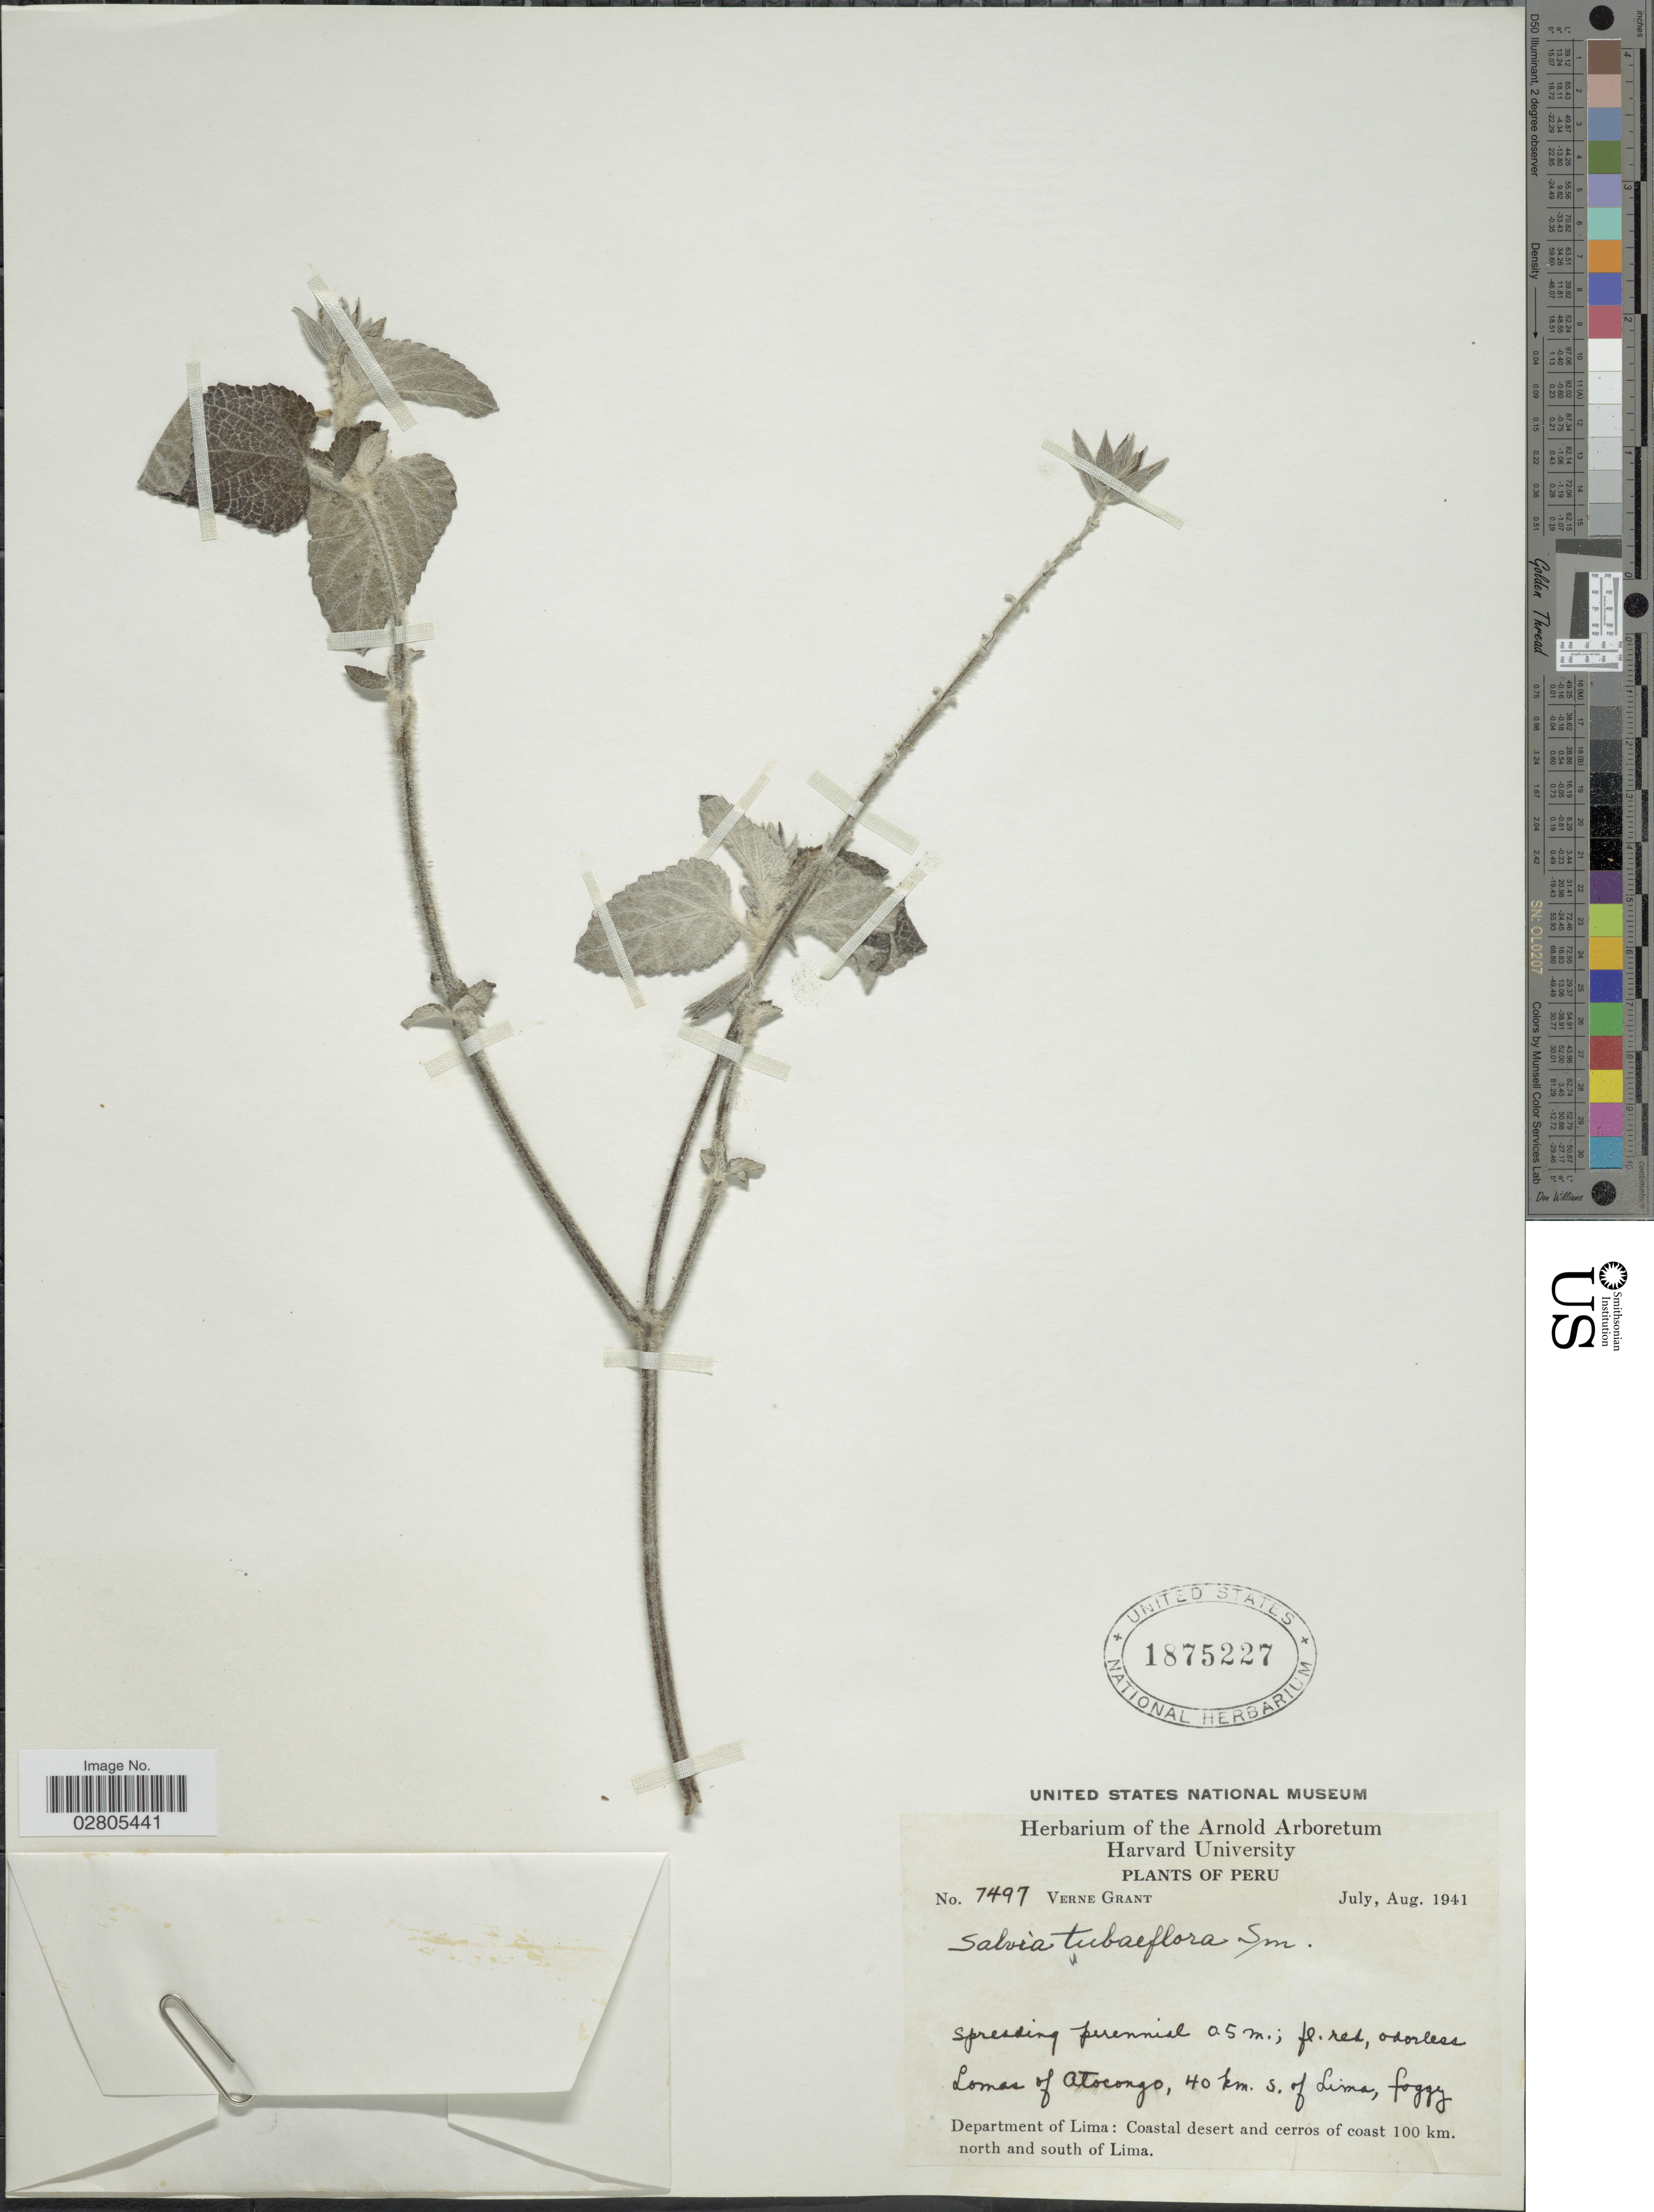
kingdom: Plantae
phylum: Tracheophyta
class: Magnoliopsida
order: Lamiales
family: Lamiaceae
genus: Salvia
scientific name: Salvia tubiflora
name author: Sm.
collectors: V. Grant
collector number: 7497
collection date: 1941-07/1941-08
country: Peru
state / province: Lima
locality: Lomas of Atocongo, 40 km. S. of Lima. Department of Lima: Coastal desert and cerros of coast 100 km. north and south of Lima.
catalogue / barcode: US 1875227